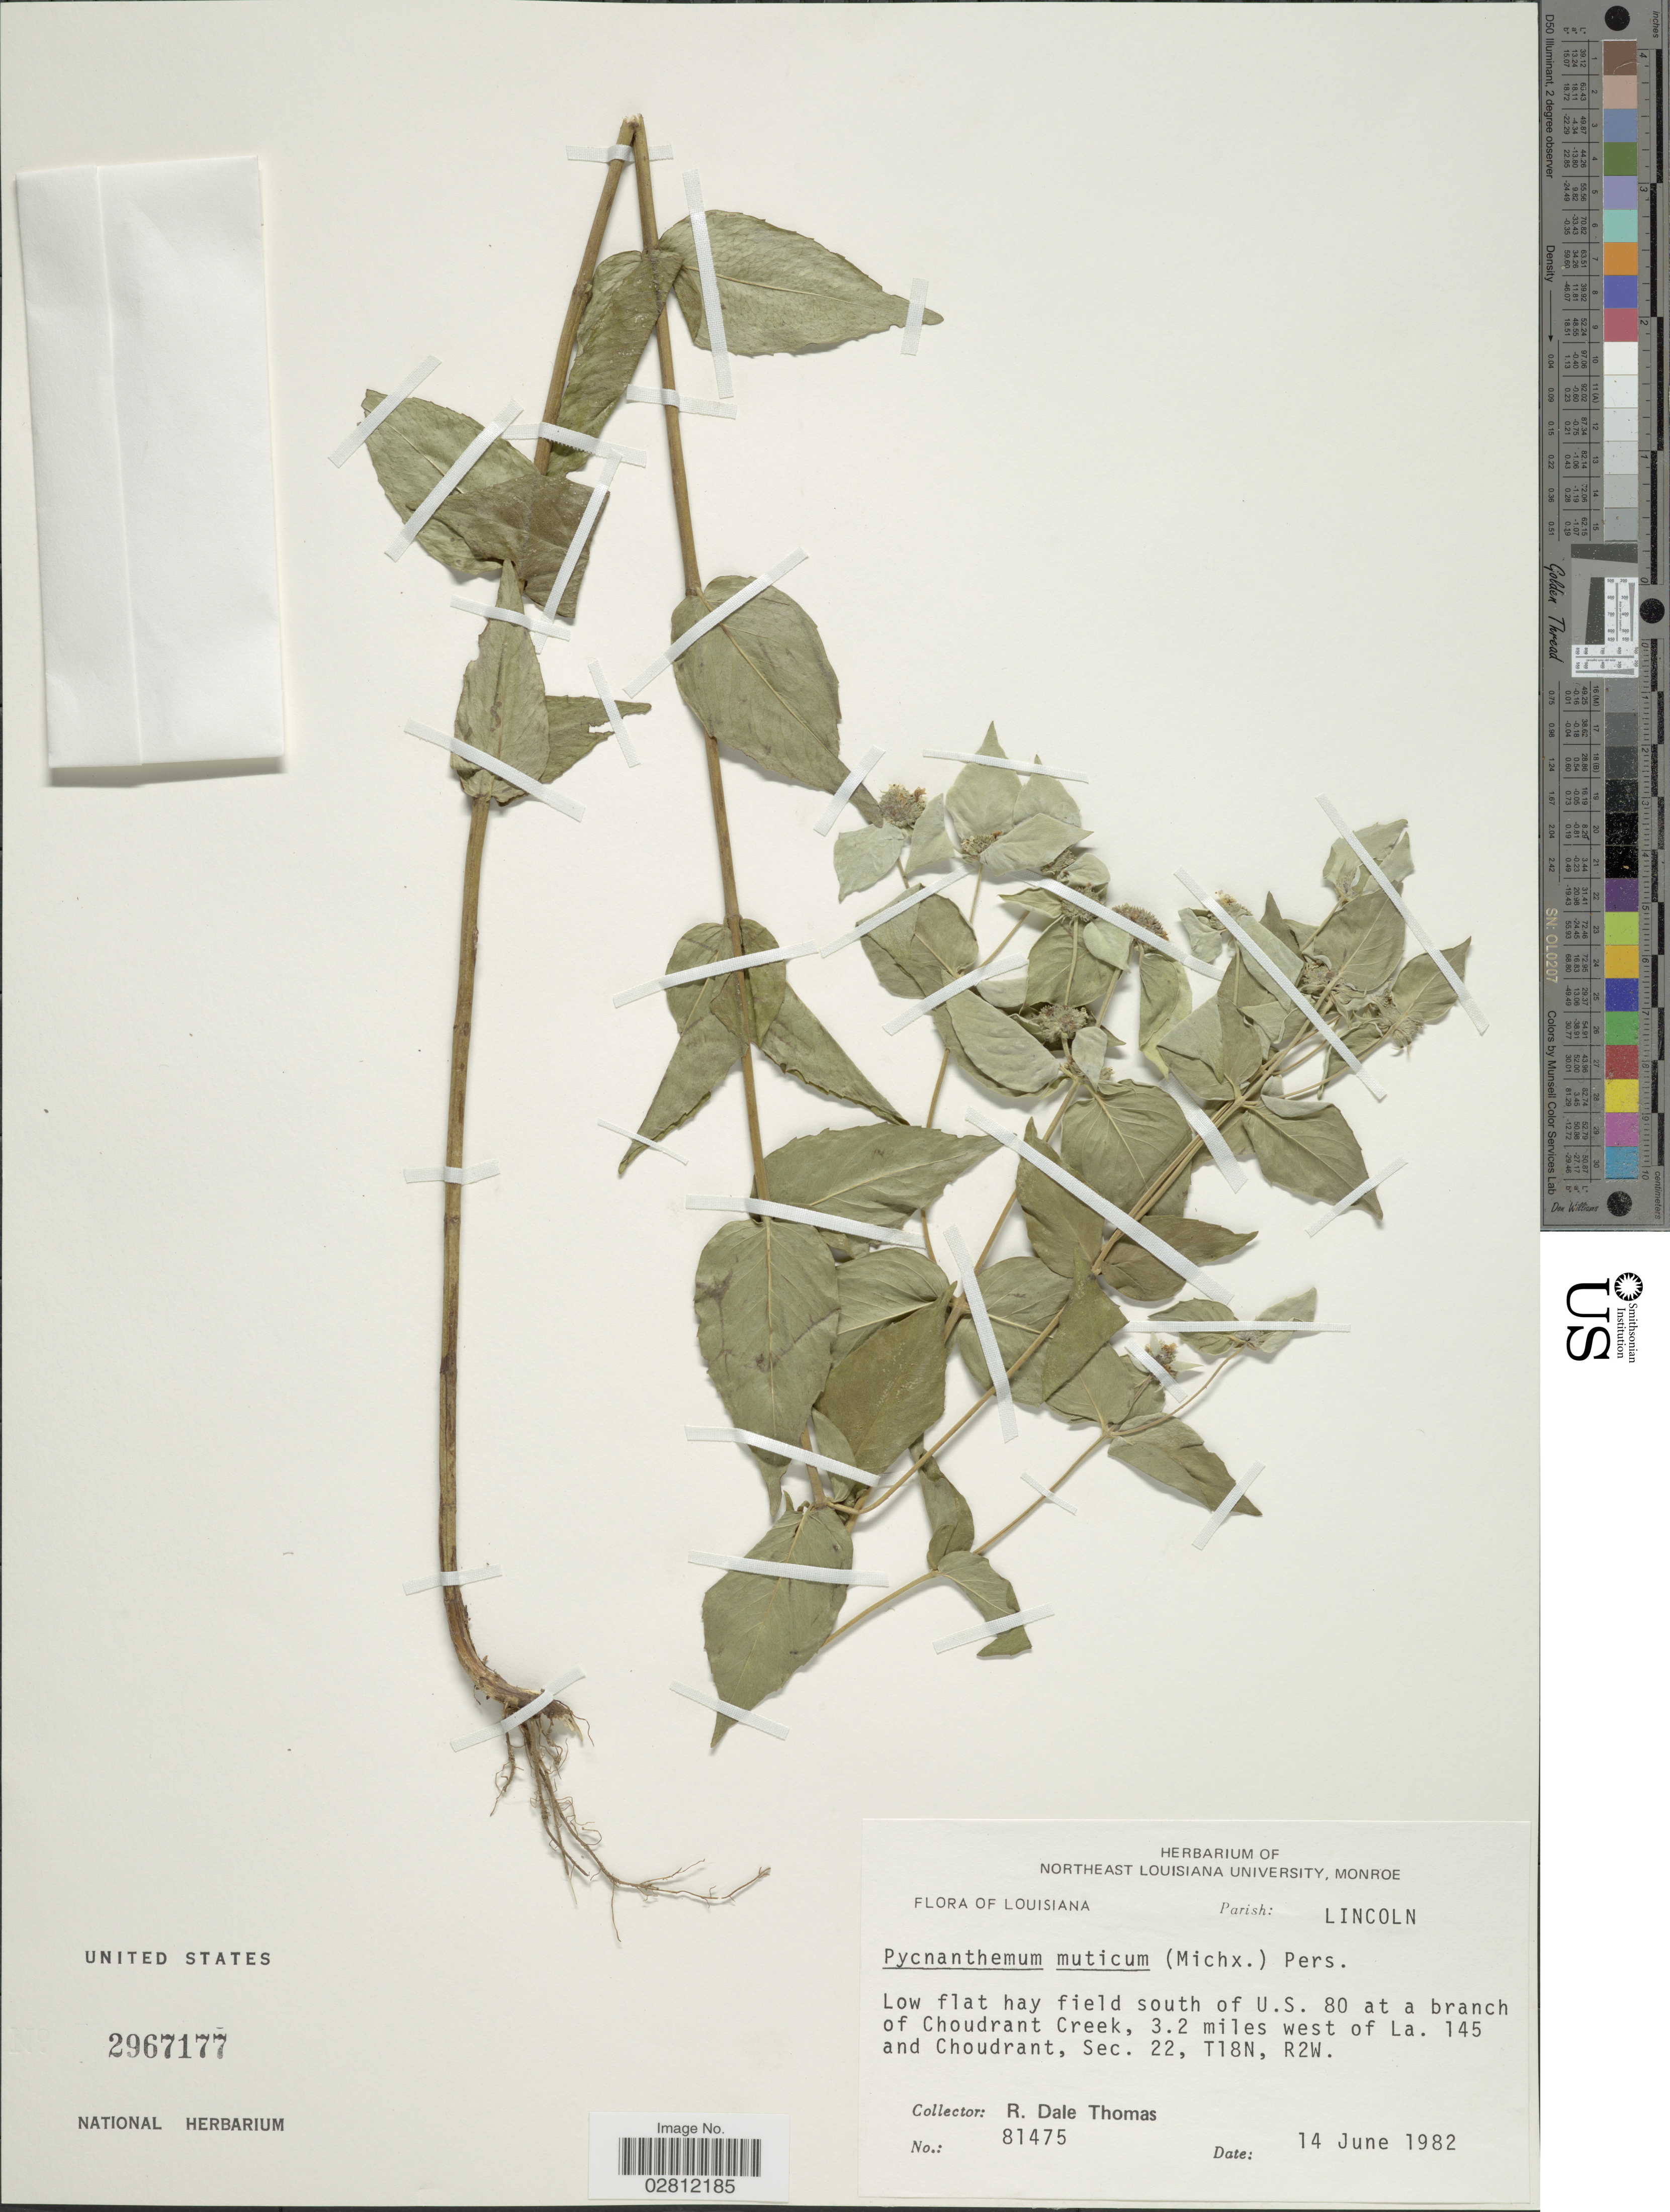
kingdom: Plantae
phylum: Tracheophyta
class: Magnoliopsida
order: Lamiales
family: Lamiaceae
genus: Pycnanthemum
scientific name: Pycnanthemum muticum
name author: (Michx.) Pers.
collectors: R. Thomas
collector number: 81475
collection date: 1982-06-14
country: United States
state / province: Louisiana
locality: Parish: Lincoln, Low flat hay field south of U.S. 80 at a branch of Choudrant Creek, 3.2 miles west of La. 145 and Choudrant, Sec. 22, T18N, R2W.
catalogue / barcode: US 2967177